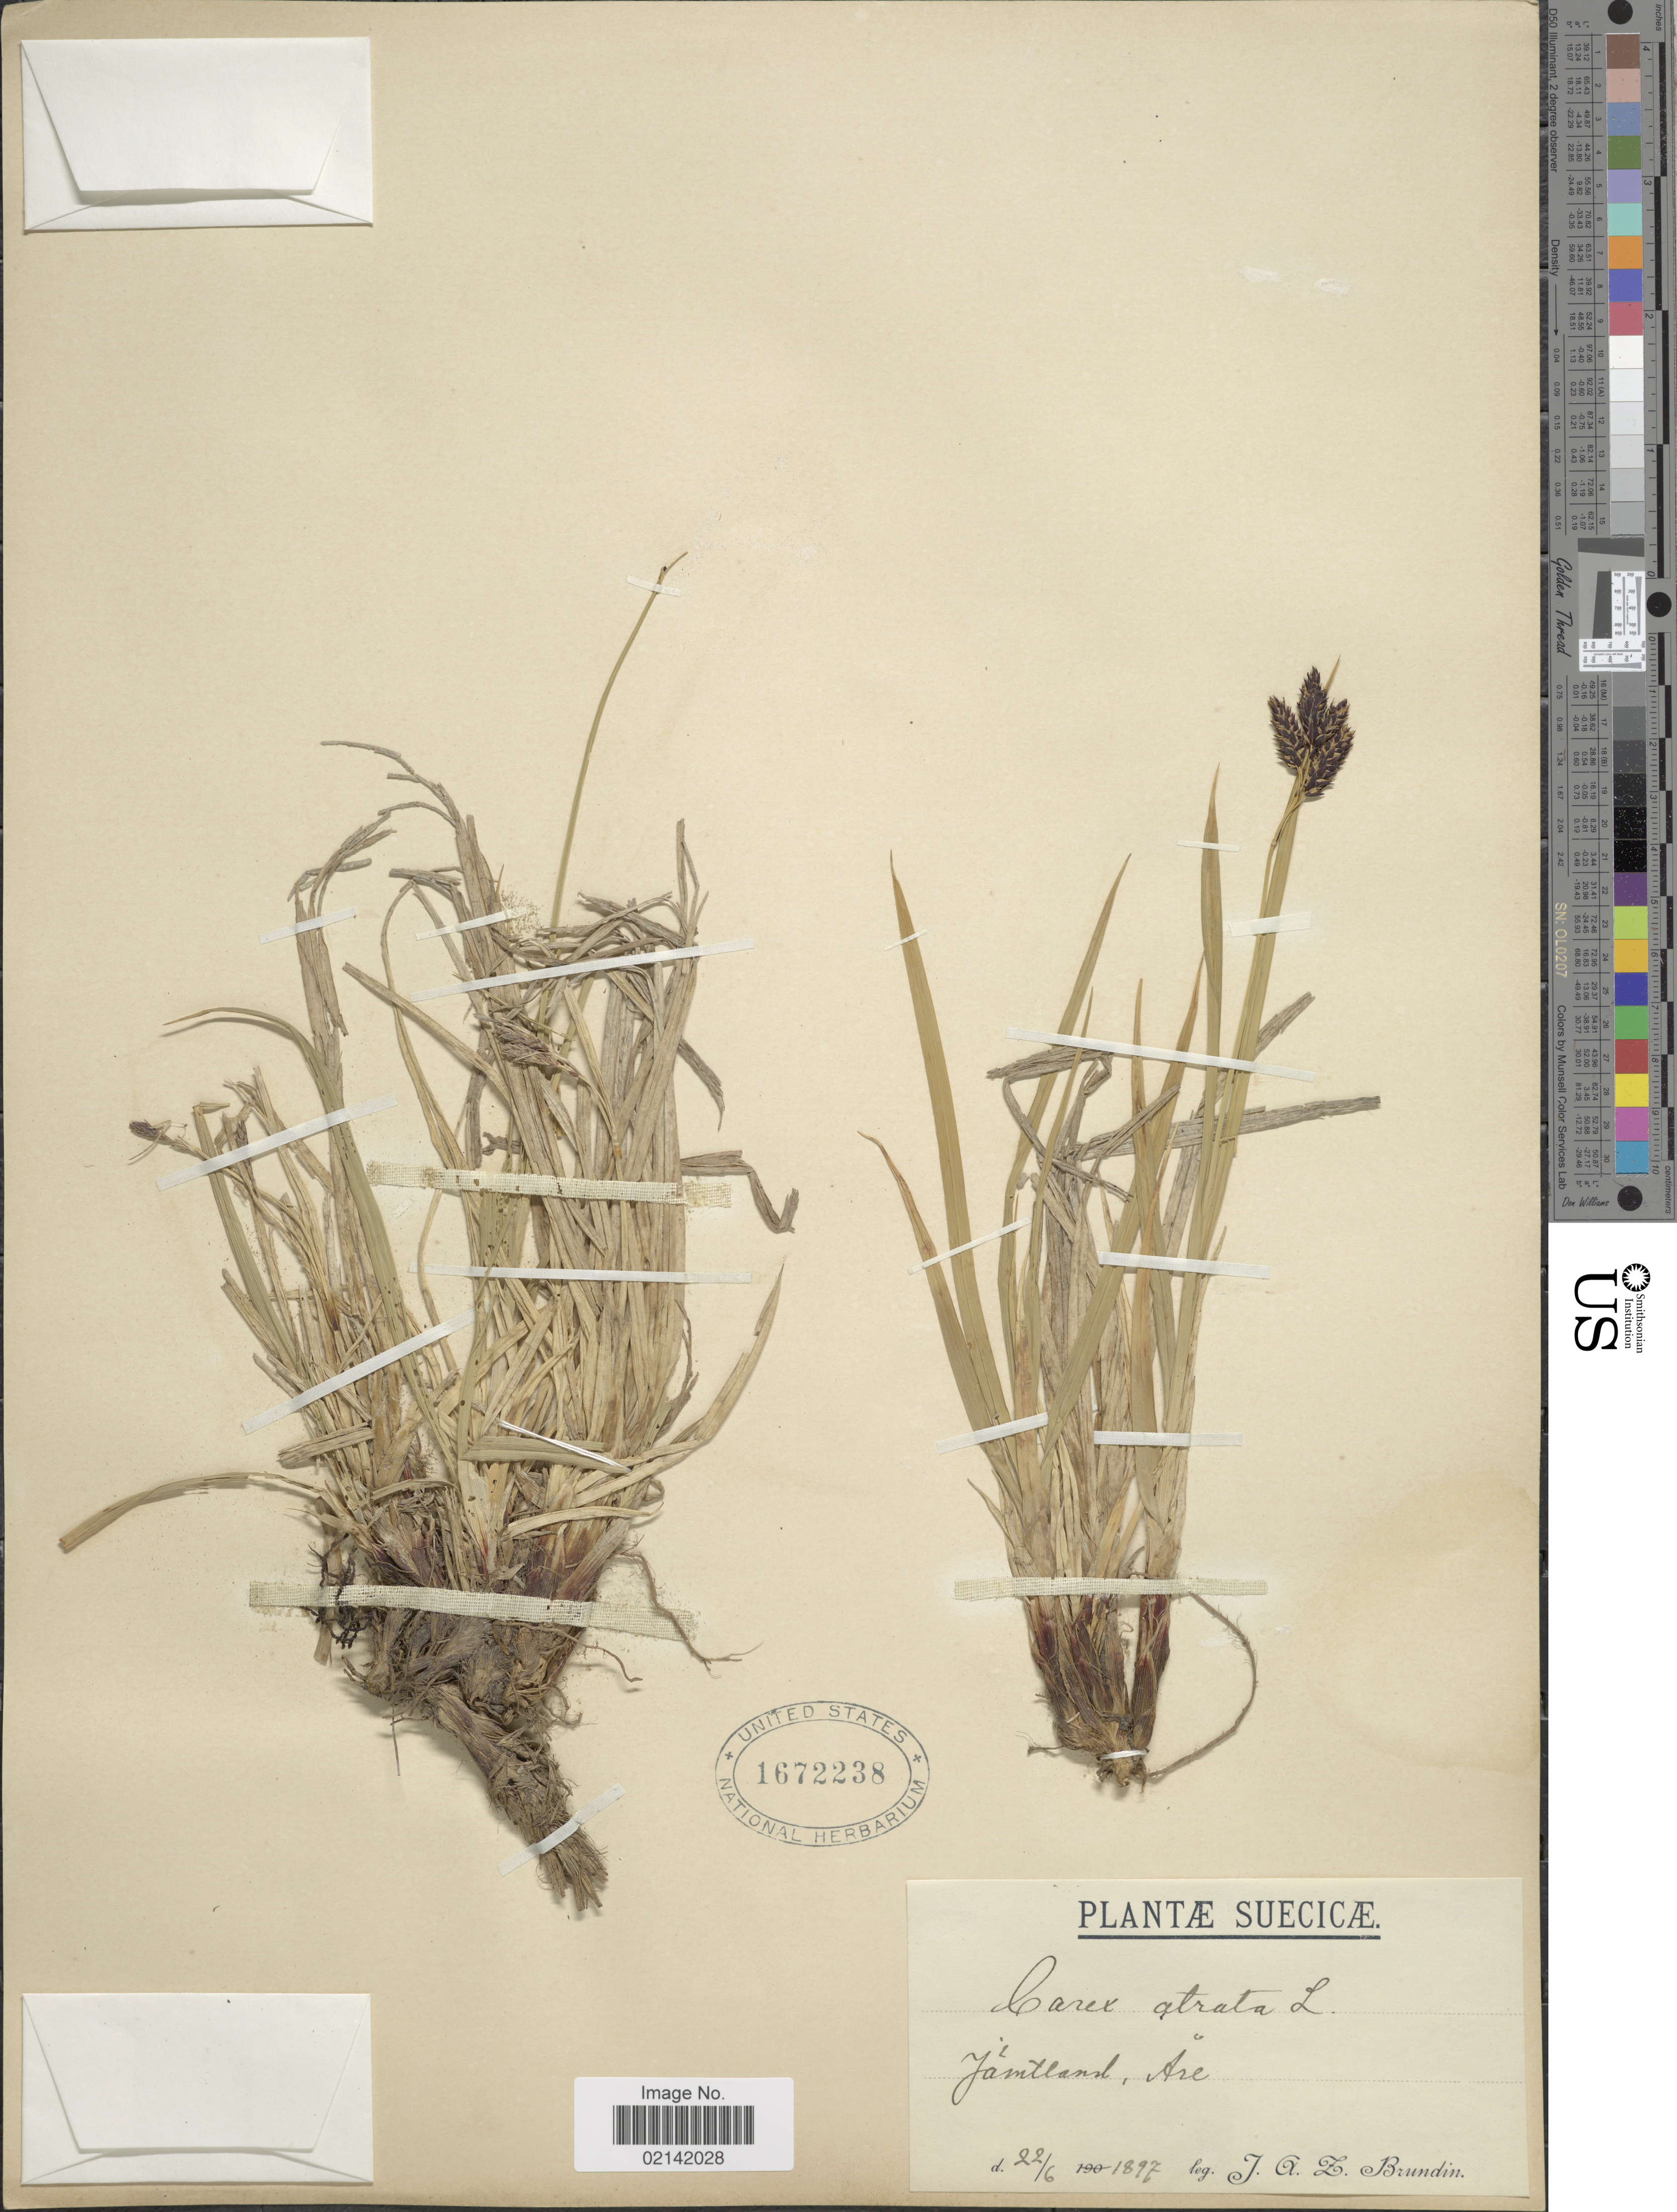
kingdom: Plantae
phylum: Tracheophyta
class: Liliopsida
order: Poales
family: Cyperaceae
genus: Carex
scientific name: Carex atrata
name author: L.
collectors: J. Brundin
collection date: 1897-06-22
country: Sweden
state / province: Jämtland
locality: Jamtland, Are.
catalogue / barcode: US 1672238